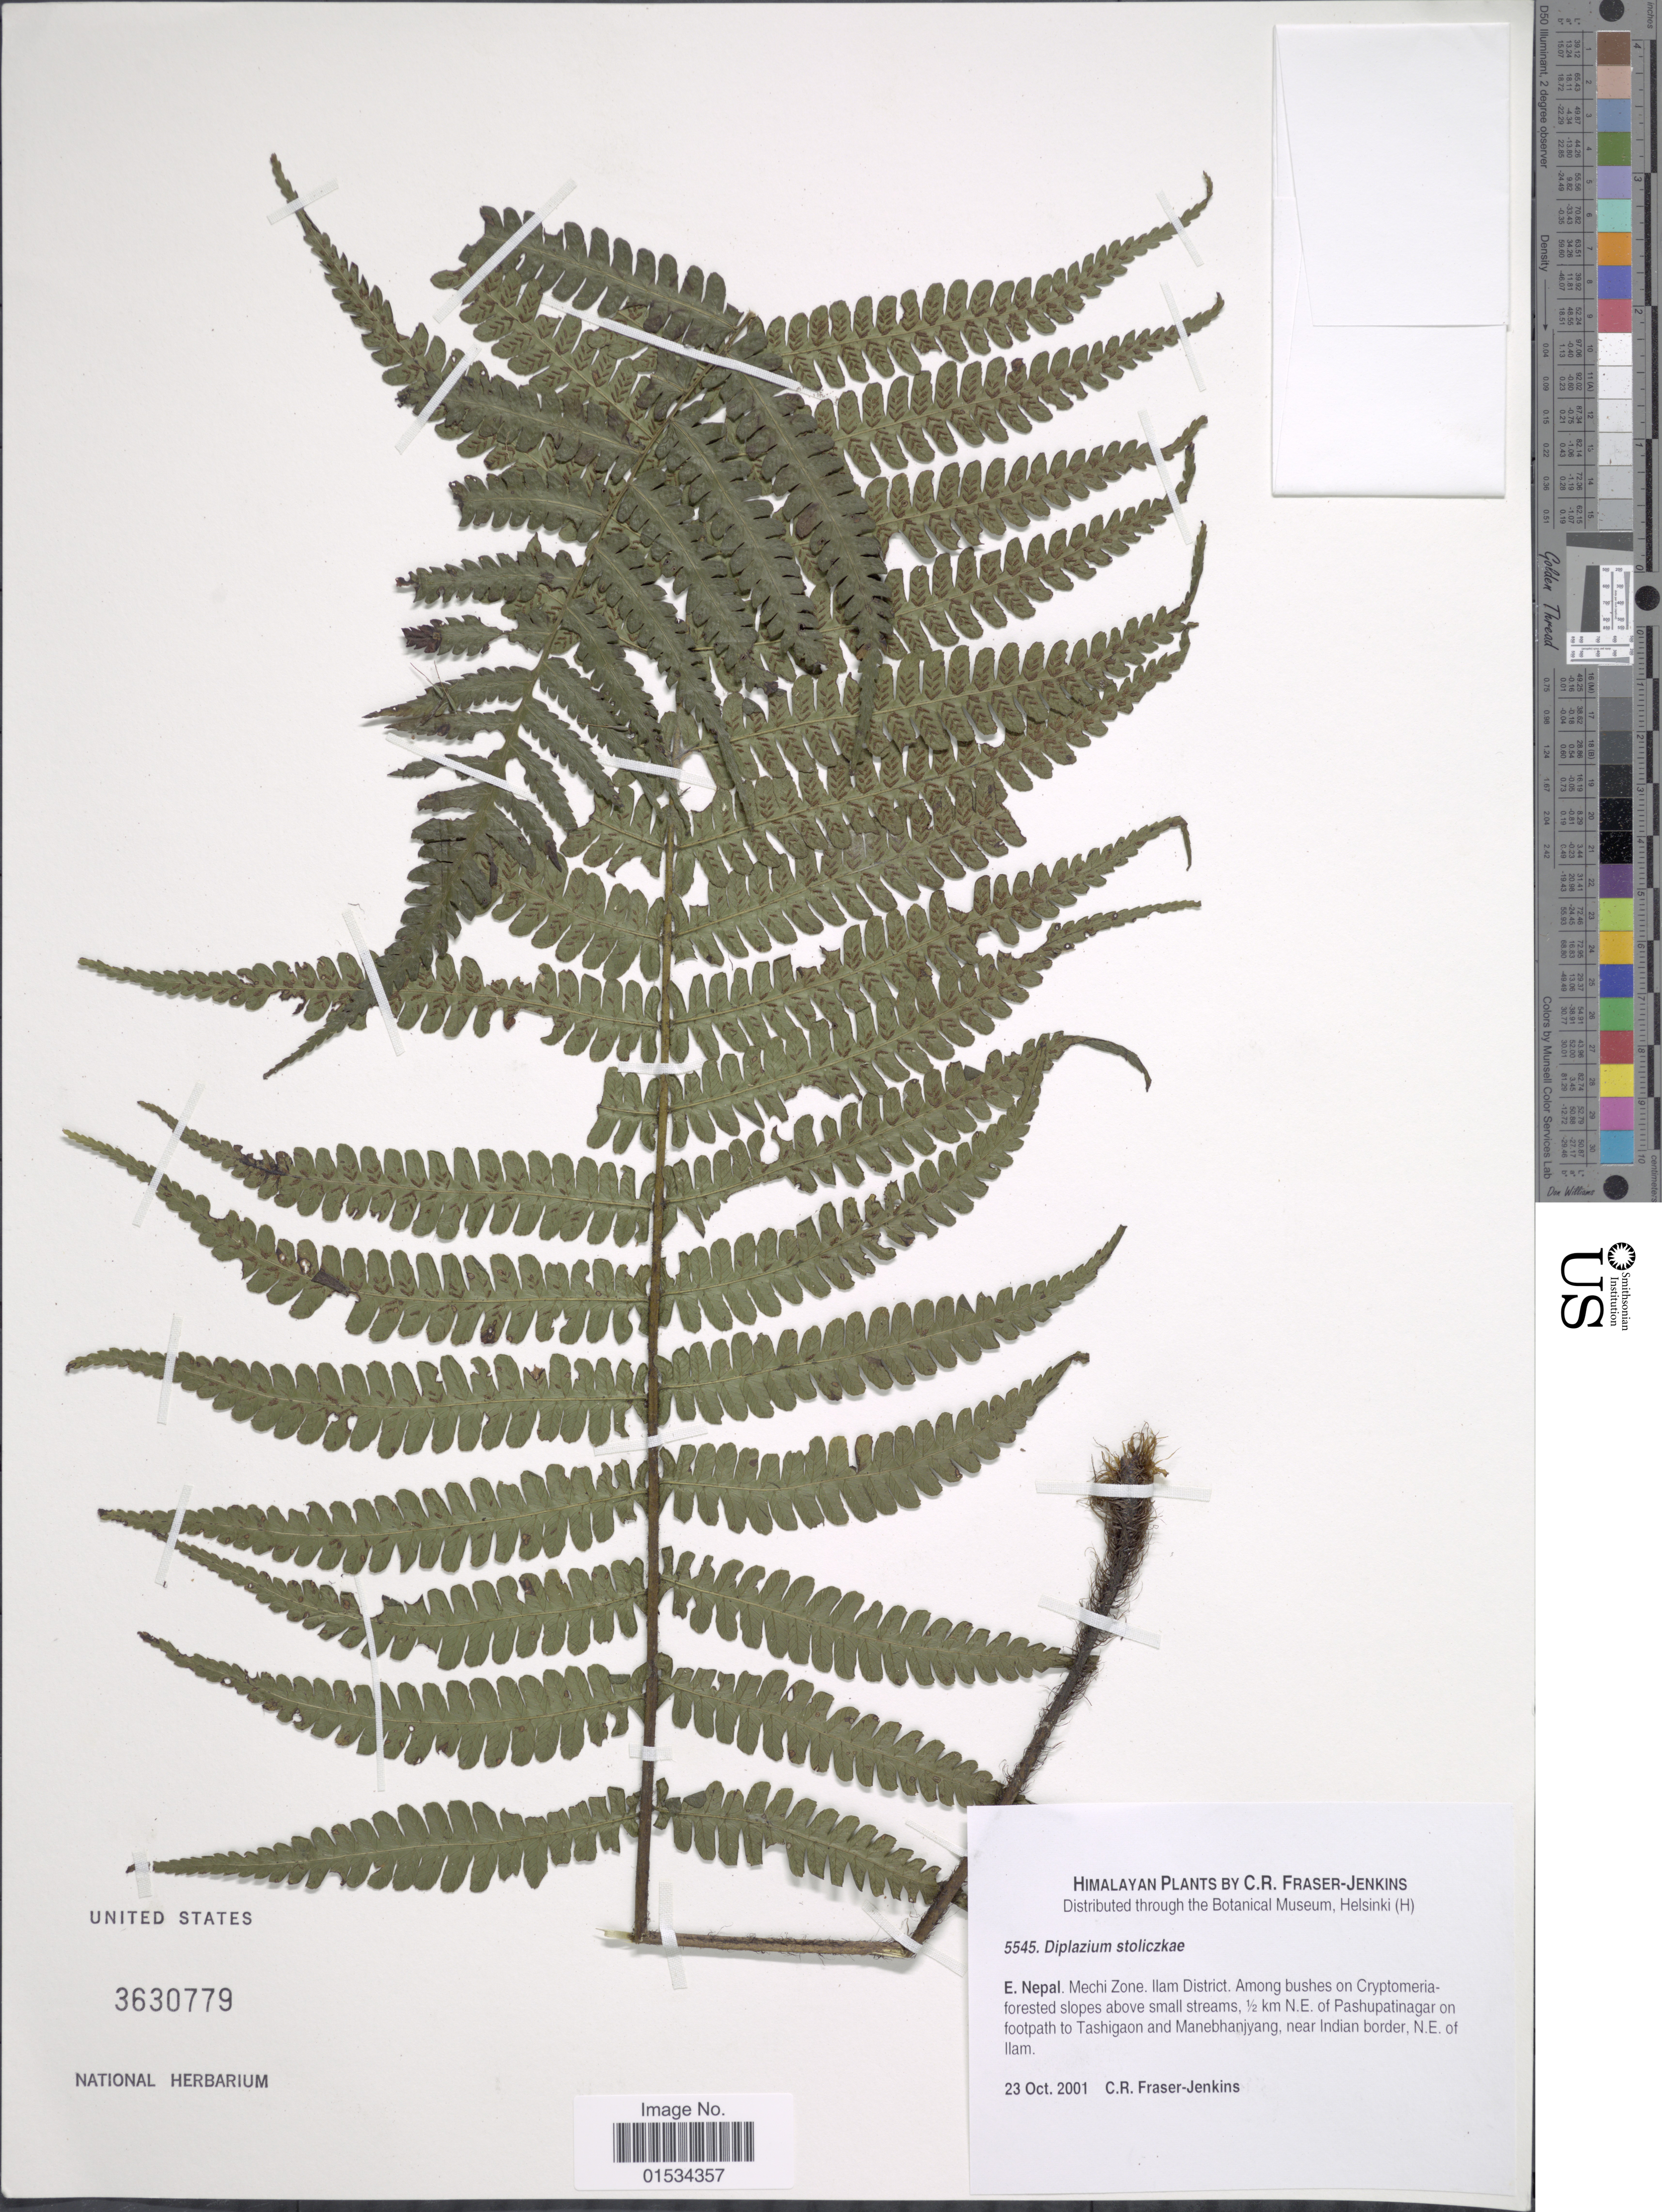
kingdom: Plantae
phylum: Tracheophyta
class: Polypodiopsida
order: Polypodiales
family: Athyriaceae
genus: Diplazium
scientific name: Diplazium stoliczkae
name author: Bedd.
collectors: C. R. Fraser-Jenkins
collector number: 5545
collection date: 2001-10-23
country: Nepal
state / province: Mechi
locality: E. Nepal, Mechi Zone, Ilam District, Among bushed on Cryptomeria forested slopes above small streams 0.5 km N.E. of Pashupatinagar on footpath to Tashigaon and Manebhanjyang, near Indian border, N.E. of Ilam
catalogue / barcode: US 3630779